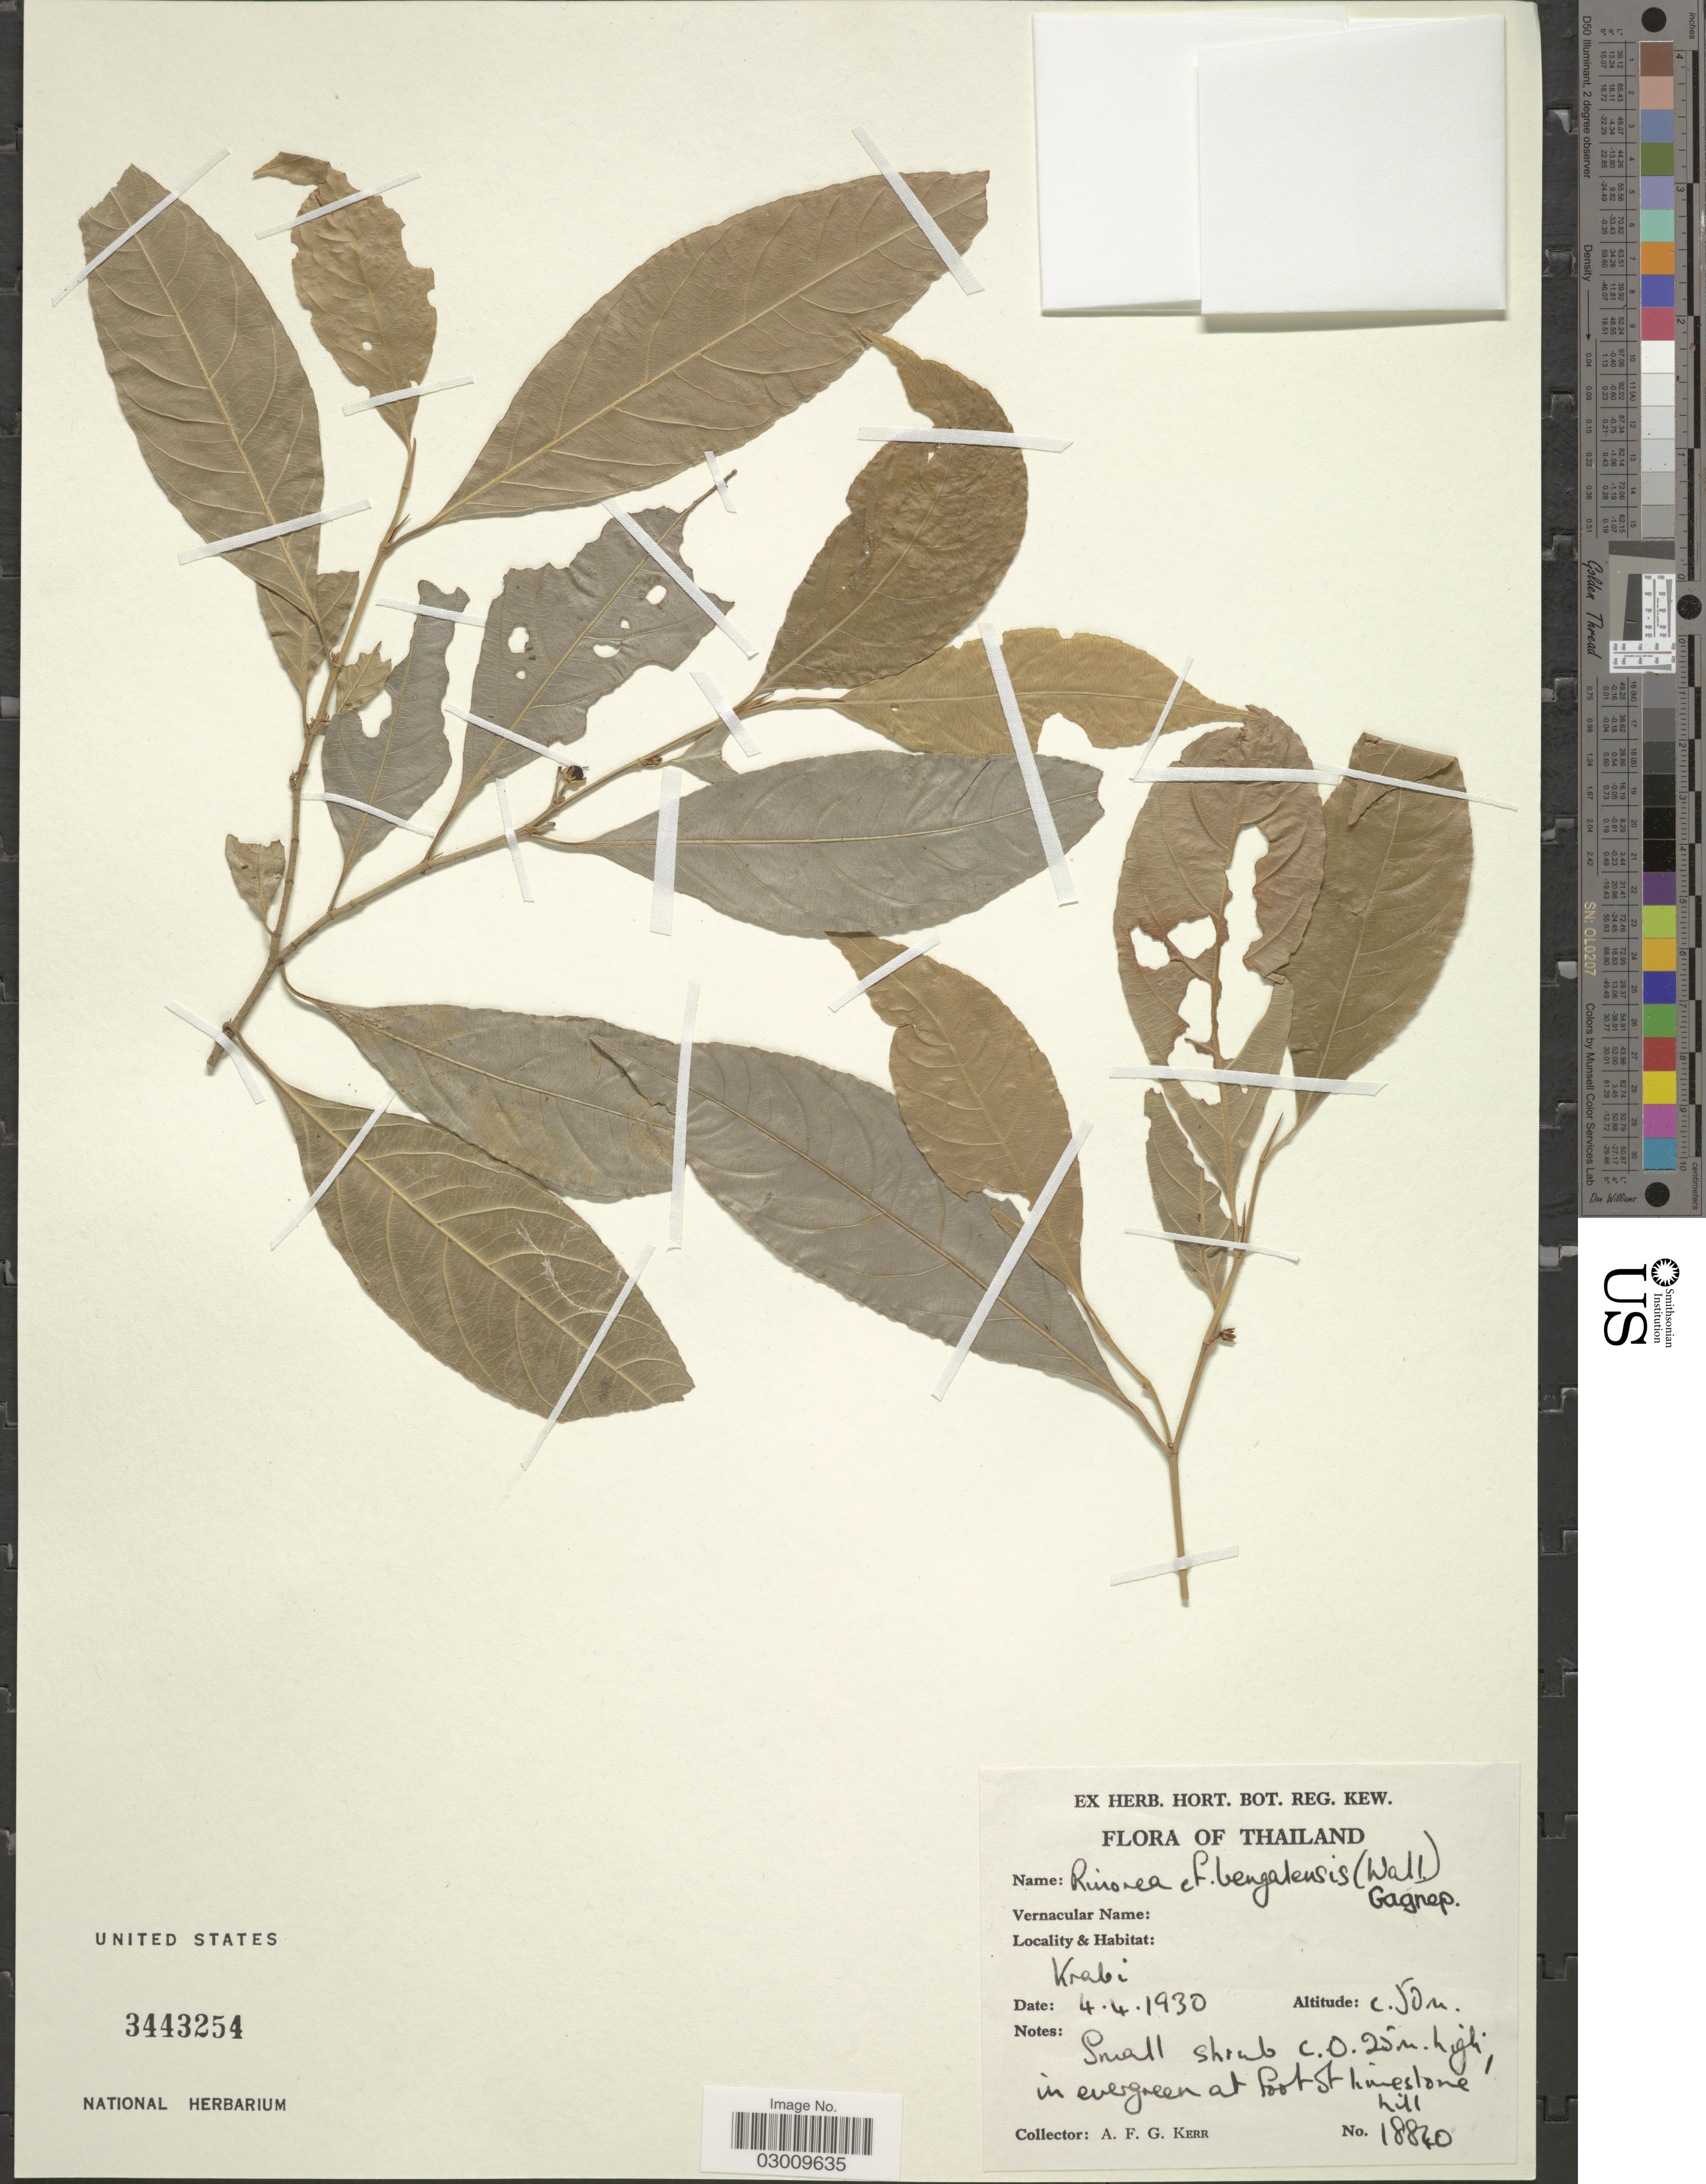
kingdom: Plantae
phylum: Tracheophyta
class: Magnoliopsida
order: Malpighiales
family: Violaceae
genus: Rinorea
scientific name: Rinorea bengalensis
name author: (Wall.) Kuntze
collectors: A. F. G. Kerr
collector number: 18840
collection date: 1930-04-04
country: Thailand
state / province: Krabi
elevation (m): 50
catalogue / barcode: US 3443254